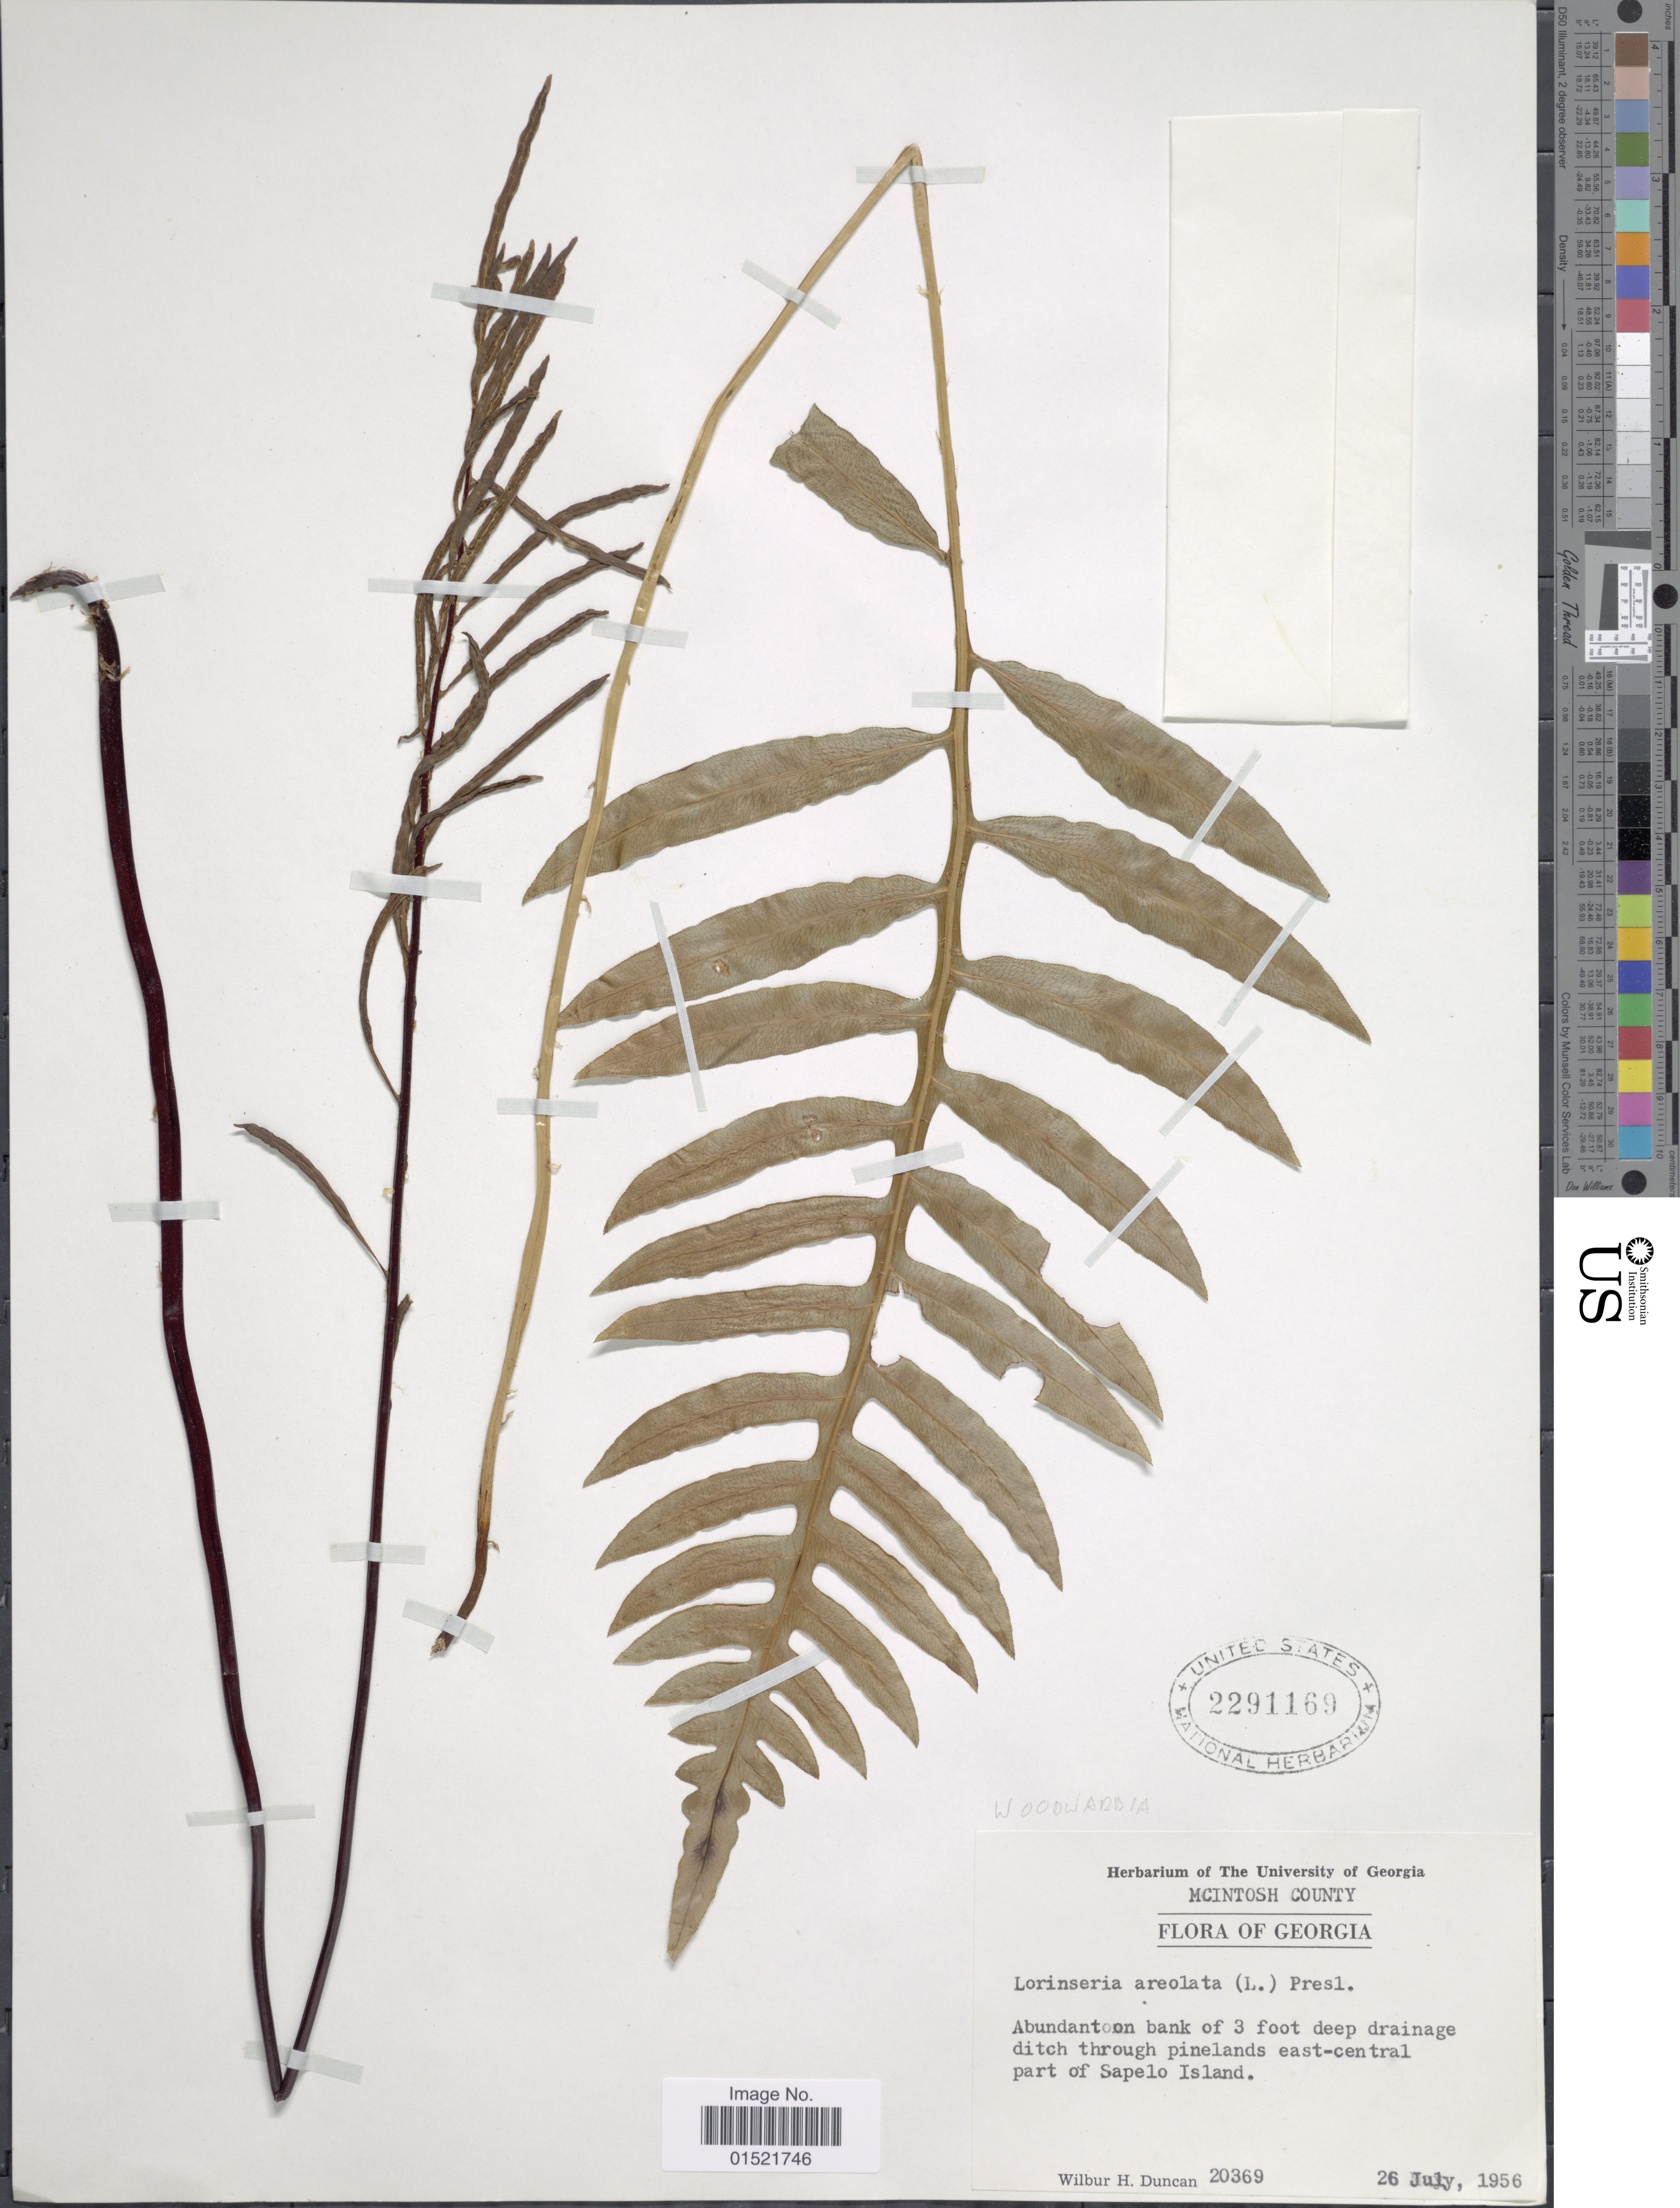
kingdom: Plantae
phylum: Tracheophyta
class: Polypodiopsida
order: Polypodiales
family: Blechnaceae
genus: Woodwardia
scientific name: Woodwardia areolata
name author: (L.) T. Moore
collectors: W. H. Duncan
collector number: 20369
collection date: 1956-07-26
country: United States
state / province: Georgia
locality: McIntosh County, Abundantoon bank of 3 foot deep drainage ditch through pinelands east-central part of Sapelo Island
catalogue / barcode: US 2291169